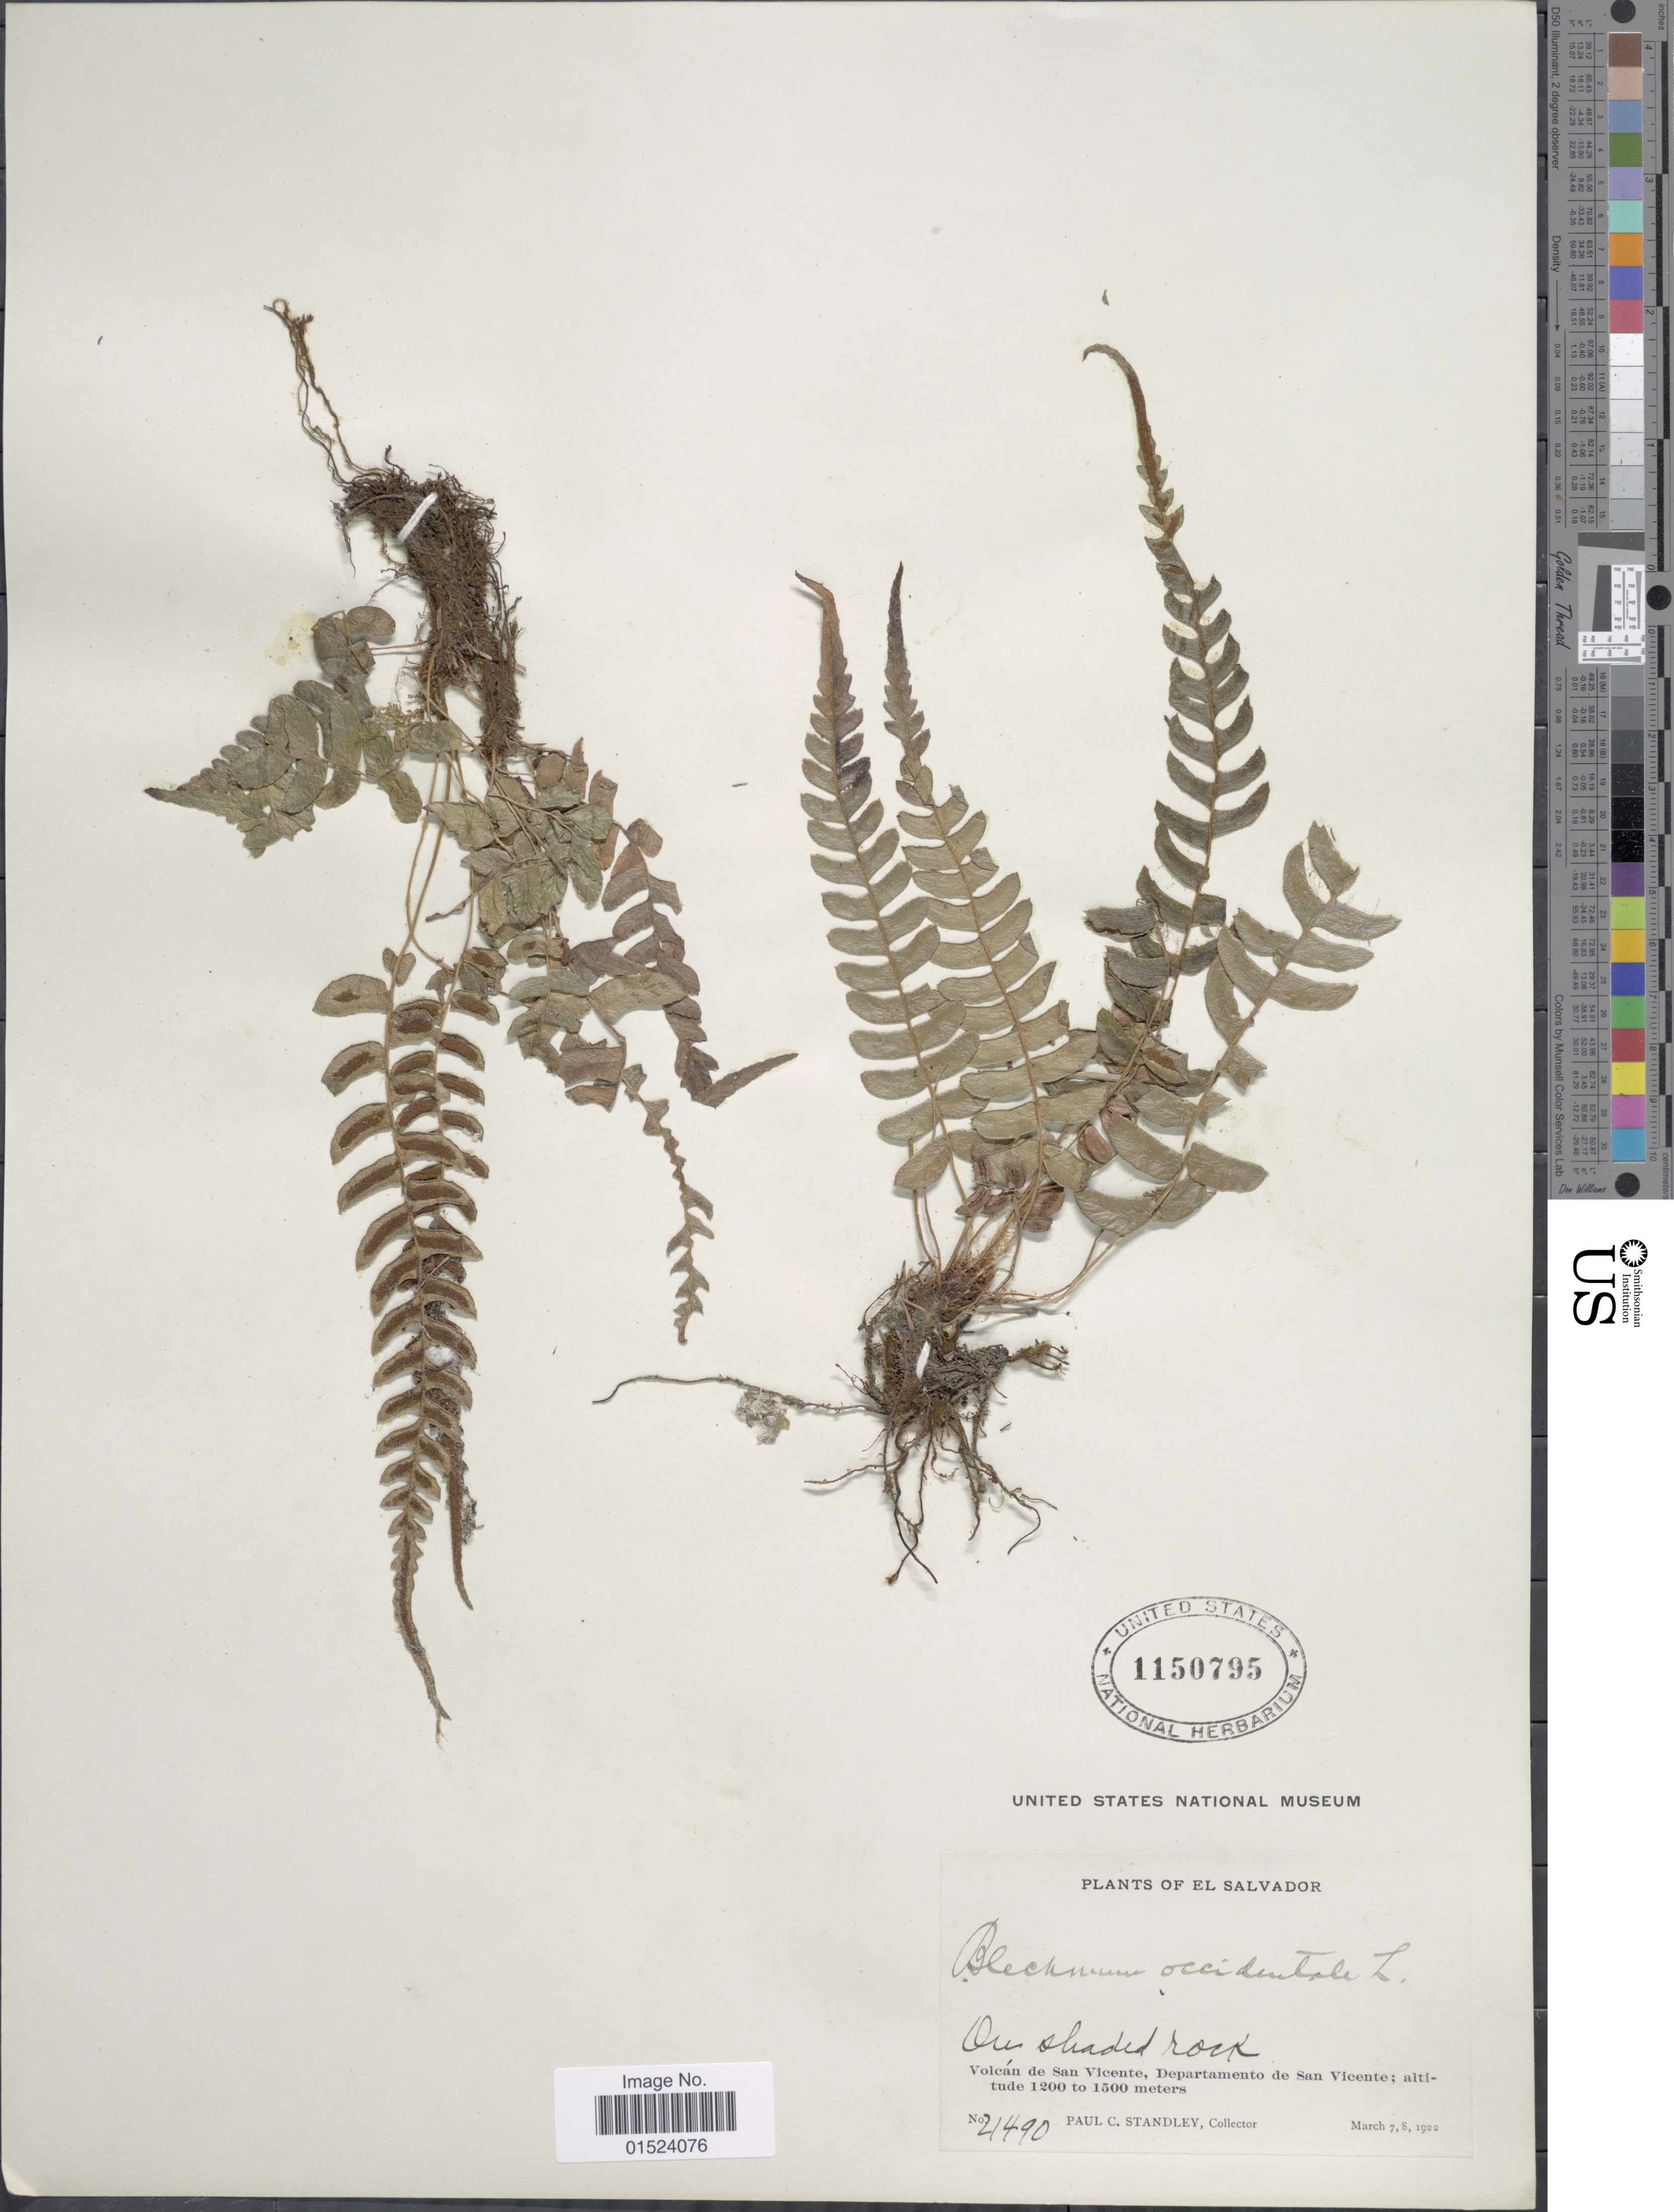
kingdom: Plantae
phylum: Tracheophyta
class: Polypodiopsida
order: Polypodiales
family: Blechnaceae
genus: Blechnum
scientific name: Blechnum glandulosum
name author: Link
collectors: P. C. Standley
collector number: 21490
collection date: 1922-03-07/1922-03-08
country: El Salvador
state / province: San Vincente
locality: Volcán de San Vicente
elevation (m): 1200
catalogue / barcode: US 1150795